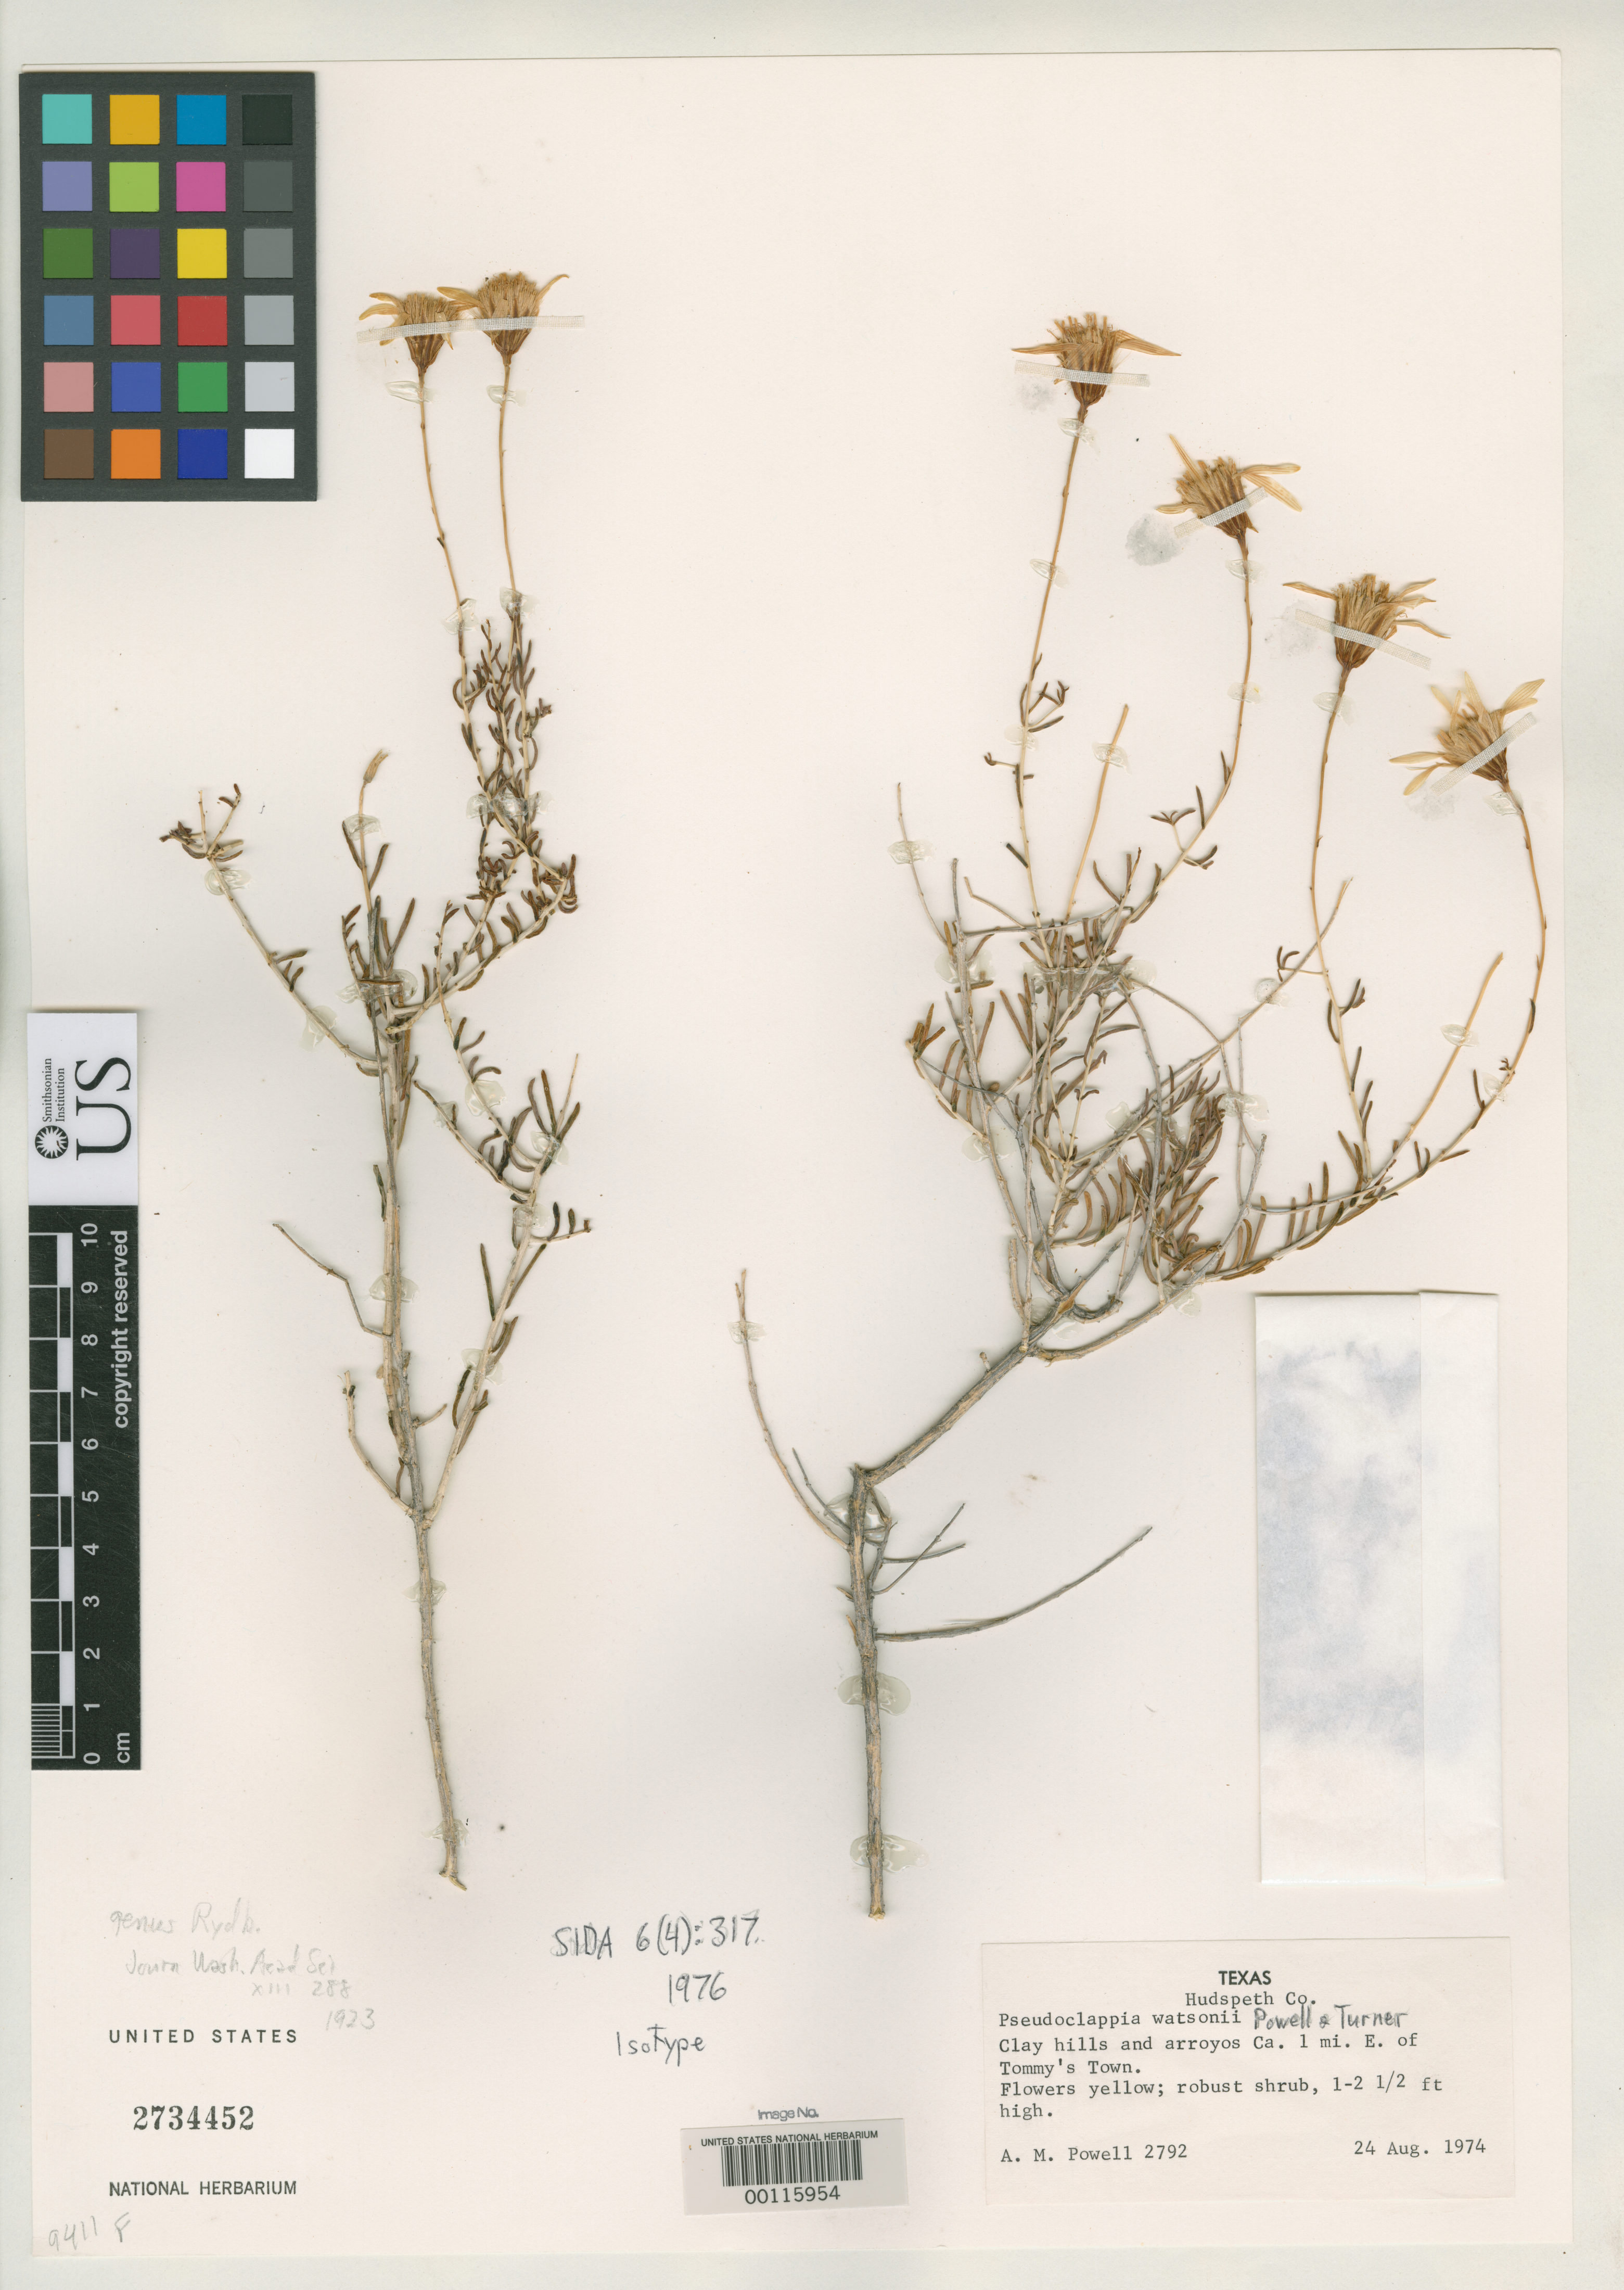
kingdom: Plantae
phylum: Tracheophyta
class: Magnoliopsida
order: Asterales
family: Asteraceae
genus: Pseudoclappia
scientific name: Pseudoclappia watsonii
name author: A.M. Powell & B.L. Turner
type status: Isotype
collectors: A. M. Powell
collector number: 2792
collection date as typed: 24 Aug 1974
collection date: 1974-08-24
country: United States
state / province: Texas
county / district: Hudspeth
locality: Tommy's Town.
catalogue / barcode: US 2734452